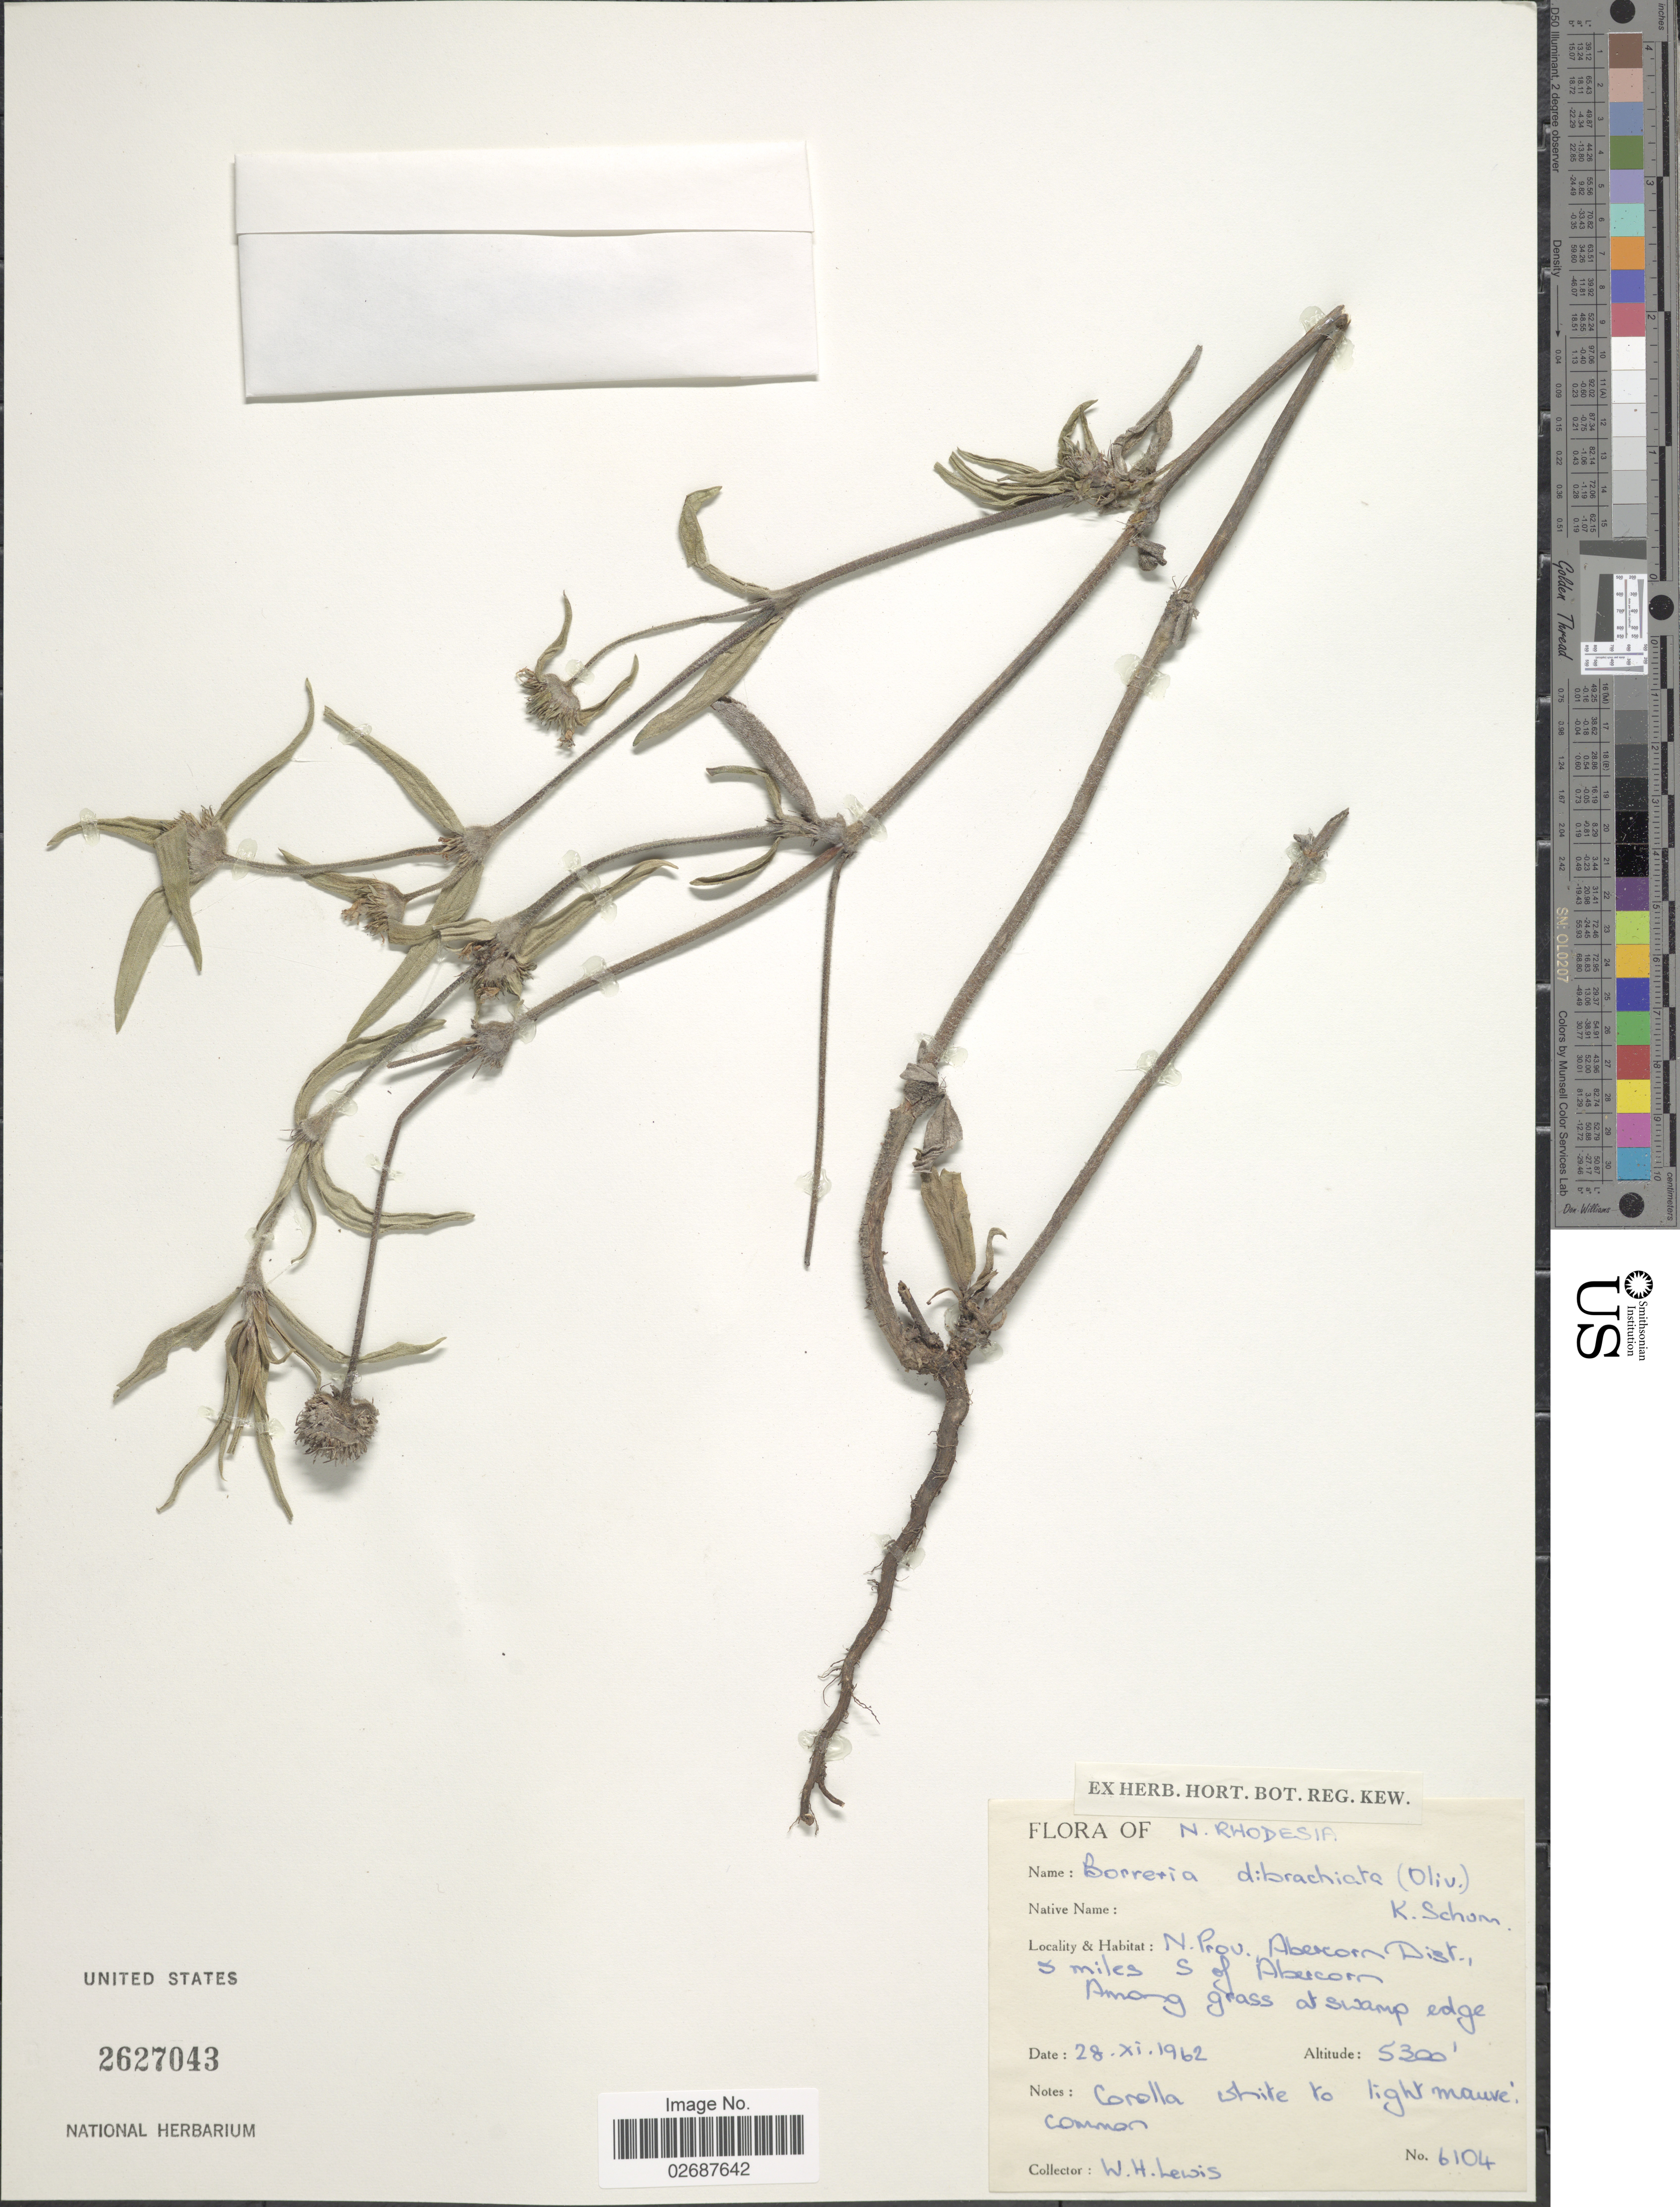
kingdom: Plantae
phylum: Tracheophyta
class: Magnoliopsida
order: Gentianales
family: Rubiaceae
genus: Borreria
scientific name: Borreria dibrachiata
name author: (Oliv.) K. Schum.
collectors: W. H. Lewis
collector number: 6104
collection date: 1962-11-28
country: Zambia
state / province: Northern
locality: N. Rhodesia, Abercorn Dist., 5 miles S of Abercorn, among grass at swamp edge.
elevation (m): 1615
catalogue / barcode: US 2627043